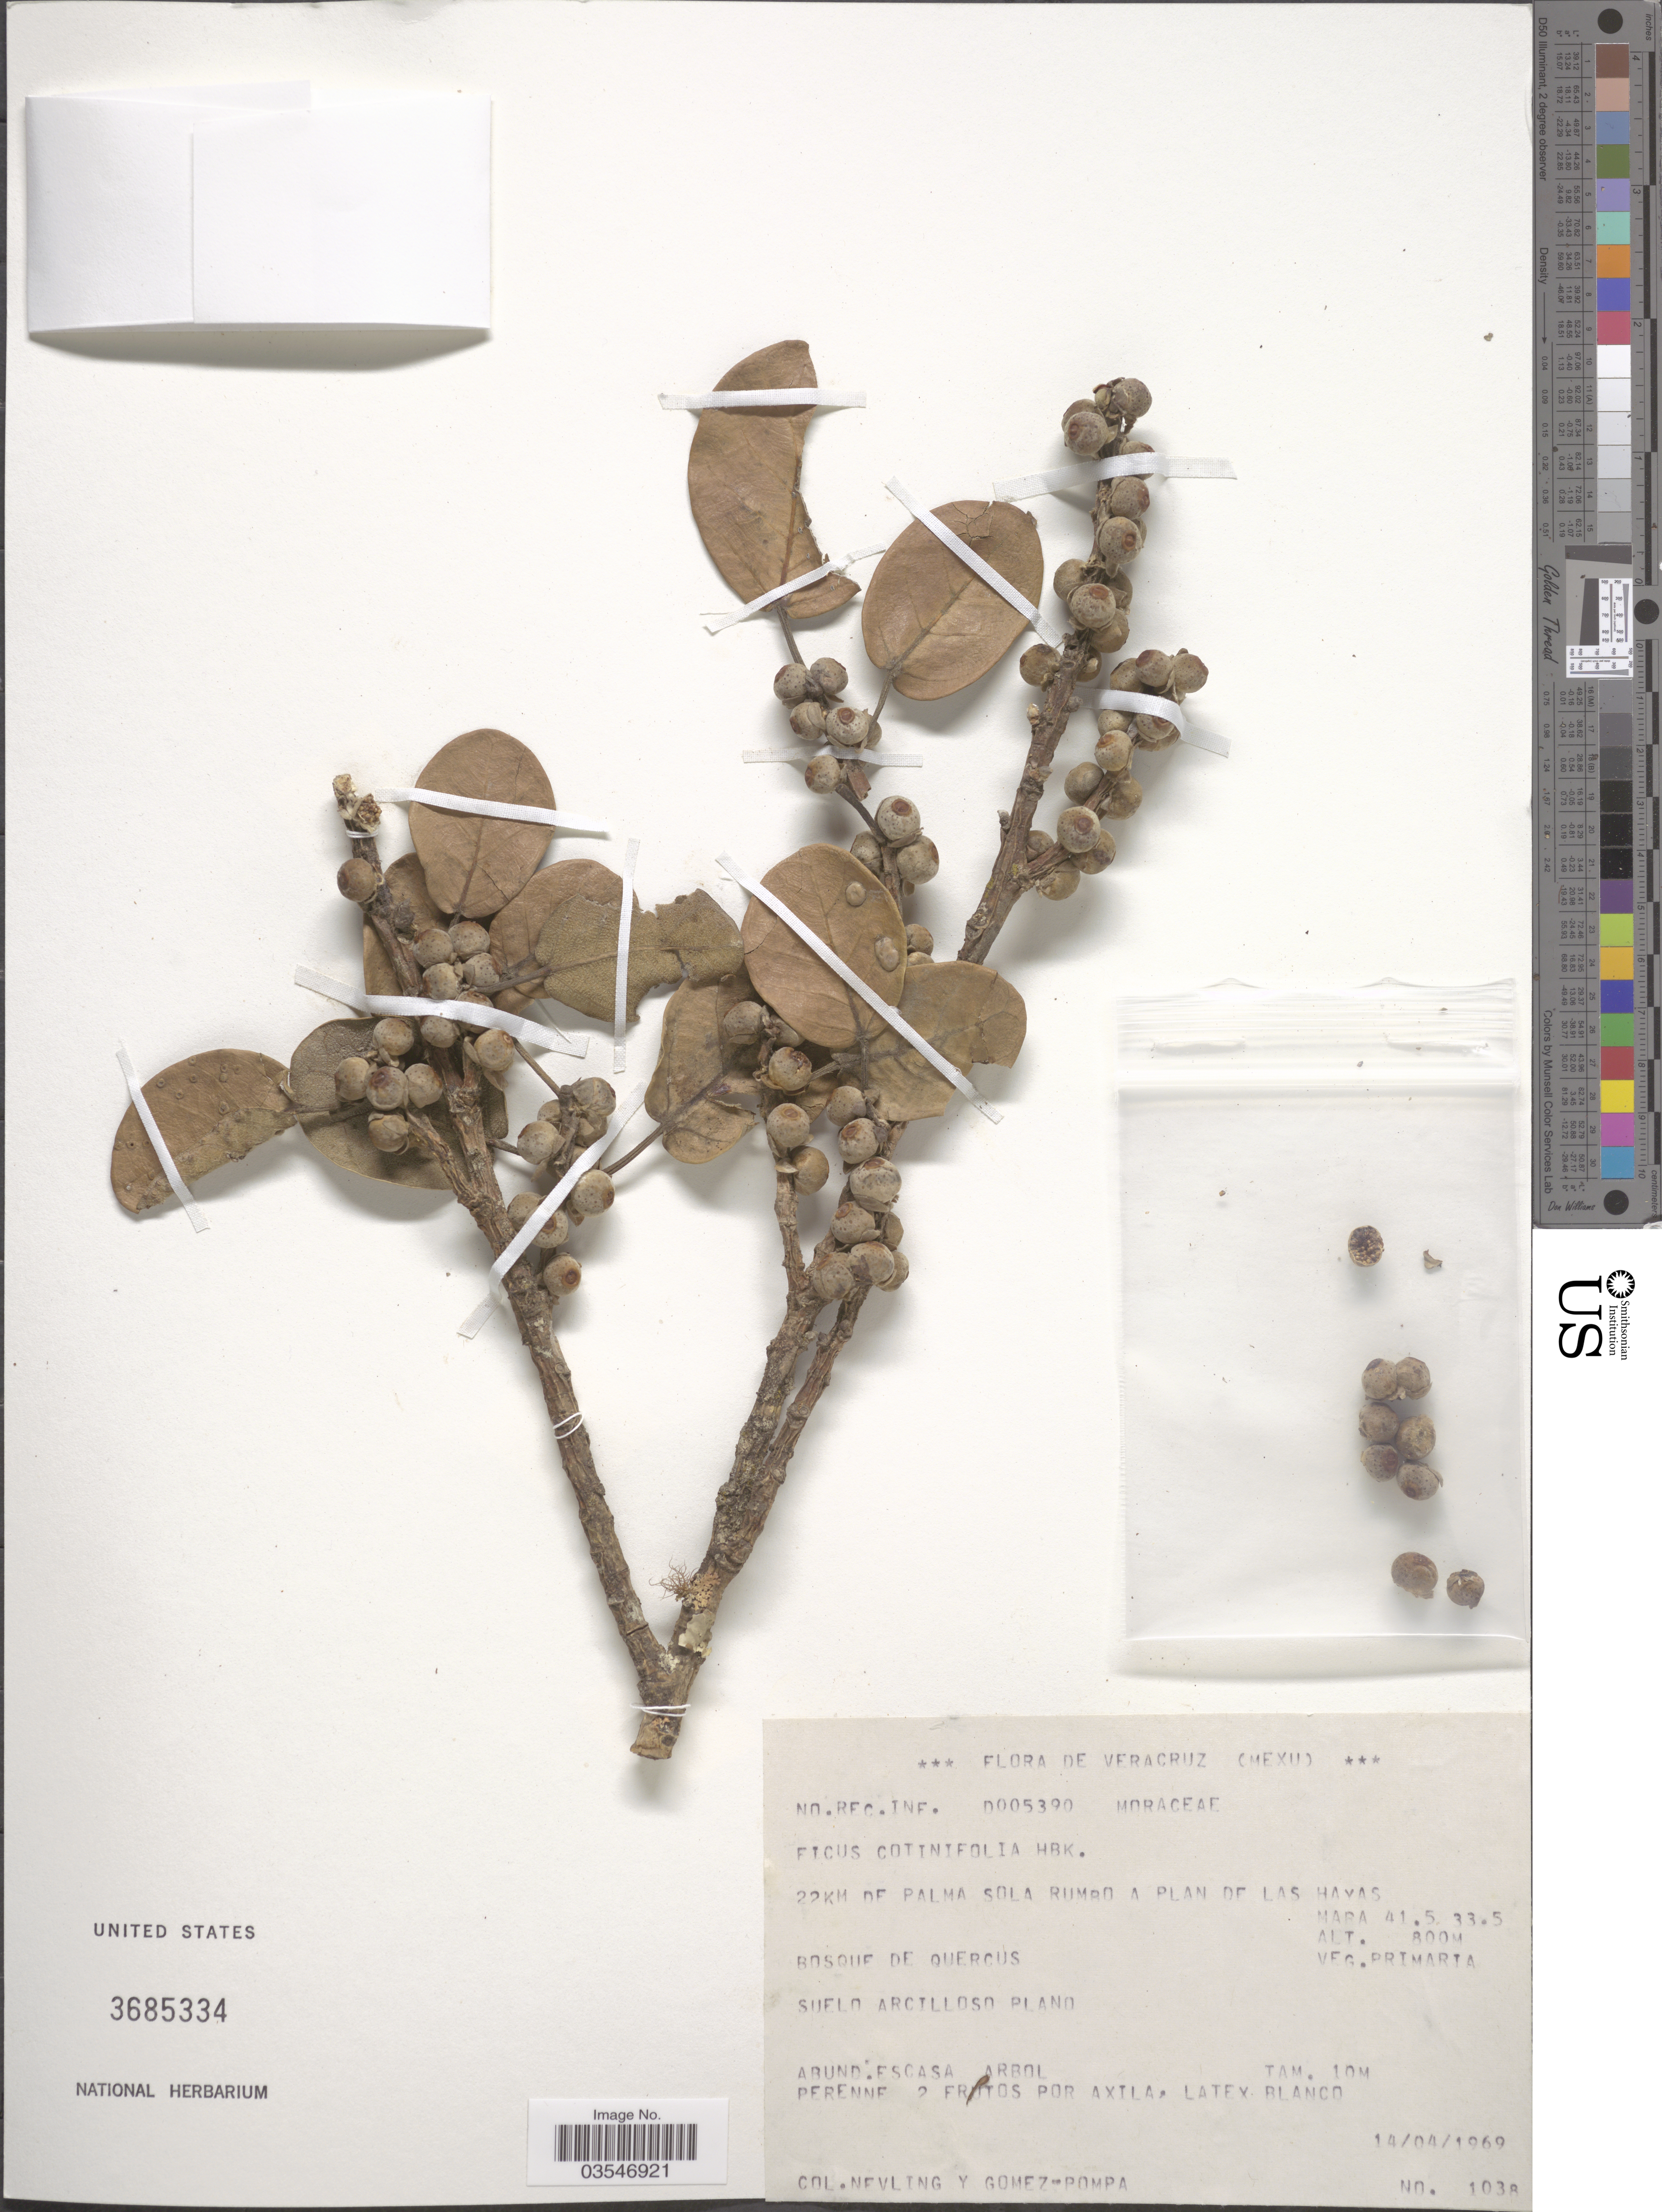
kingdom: Plantae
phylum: Tracheophyta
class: Magnoliopsida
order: Rosales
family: Moraceae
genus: Ficus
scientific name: Ficus cotinifolia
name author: Kunth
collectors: Nevling & Gomez-Pompa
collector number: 1038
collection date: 1969-04-14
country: Mexico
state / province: Veracruz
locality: Vera Cruz. 22 Km de Palma Sola Rumbo a plan de Las Hayas. Mapa 41.5.335.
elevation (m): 800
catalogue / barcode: US 3685334